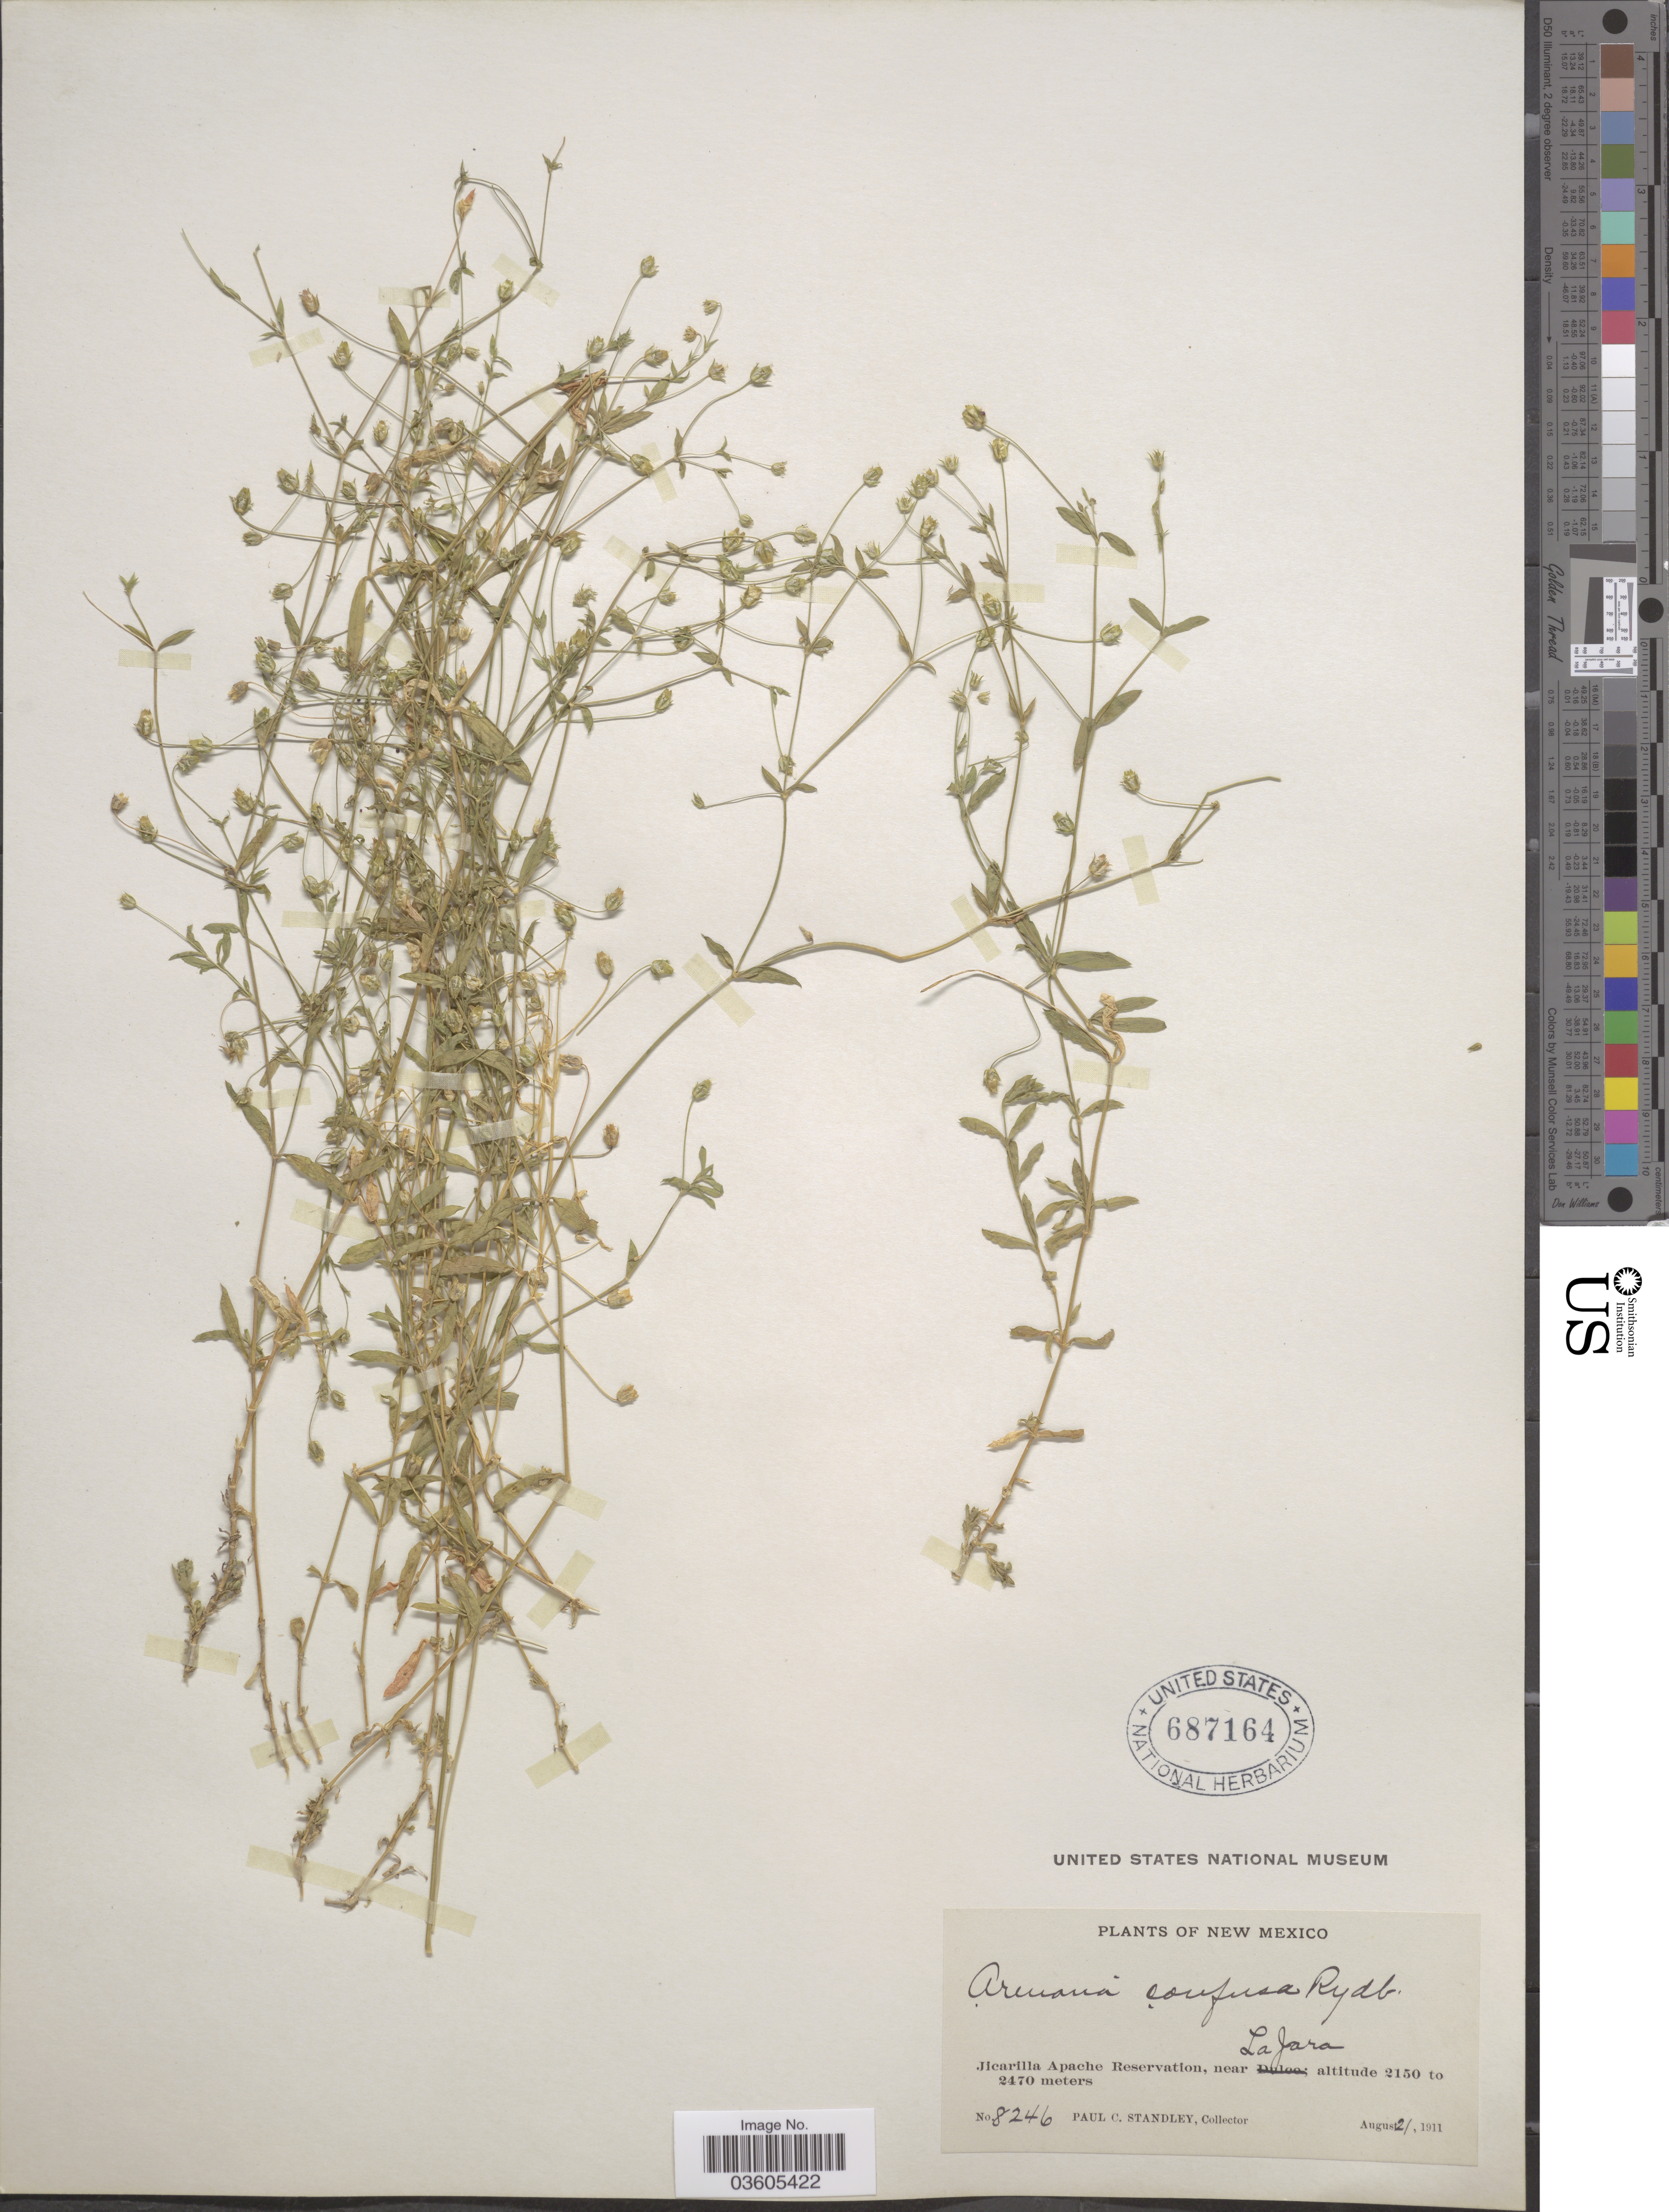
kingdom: Plantae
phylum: Tracheophyta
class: Magnoliopsida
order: Caryophyllales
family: Caryophyllaceae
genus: Arenaria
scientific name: Arenaria confusa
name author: Rydb.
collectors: P. C. Standley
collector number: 8246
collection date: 1911-08-21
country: United States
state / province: New Mexico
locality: Jicarilla Apache Reservation, near La Jara.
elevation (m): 2150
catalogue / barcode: US 687164